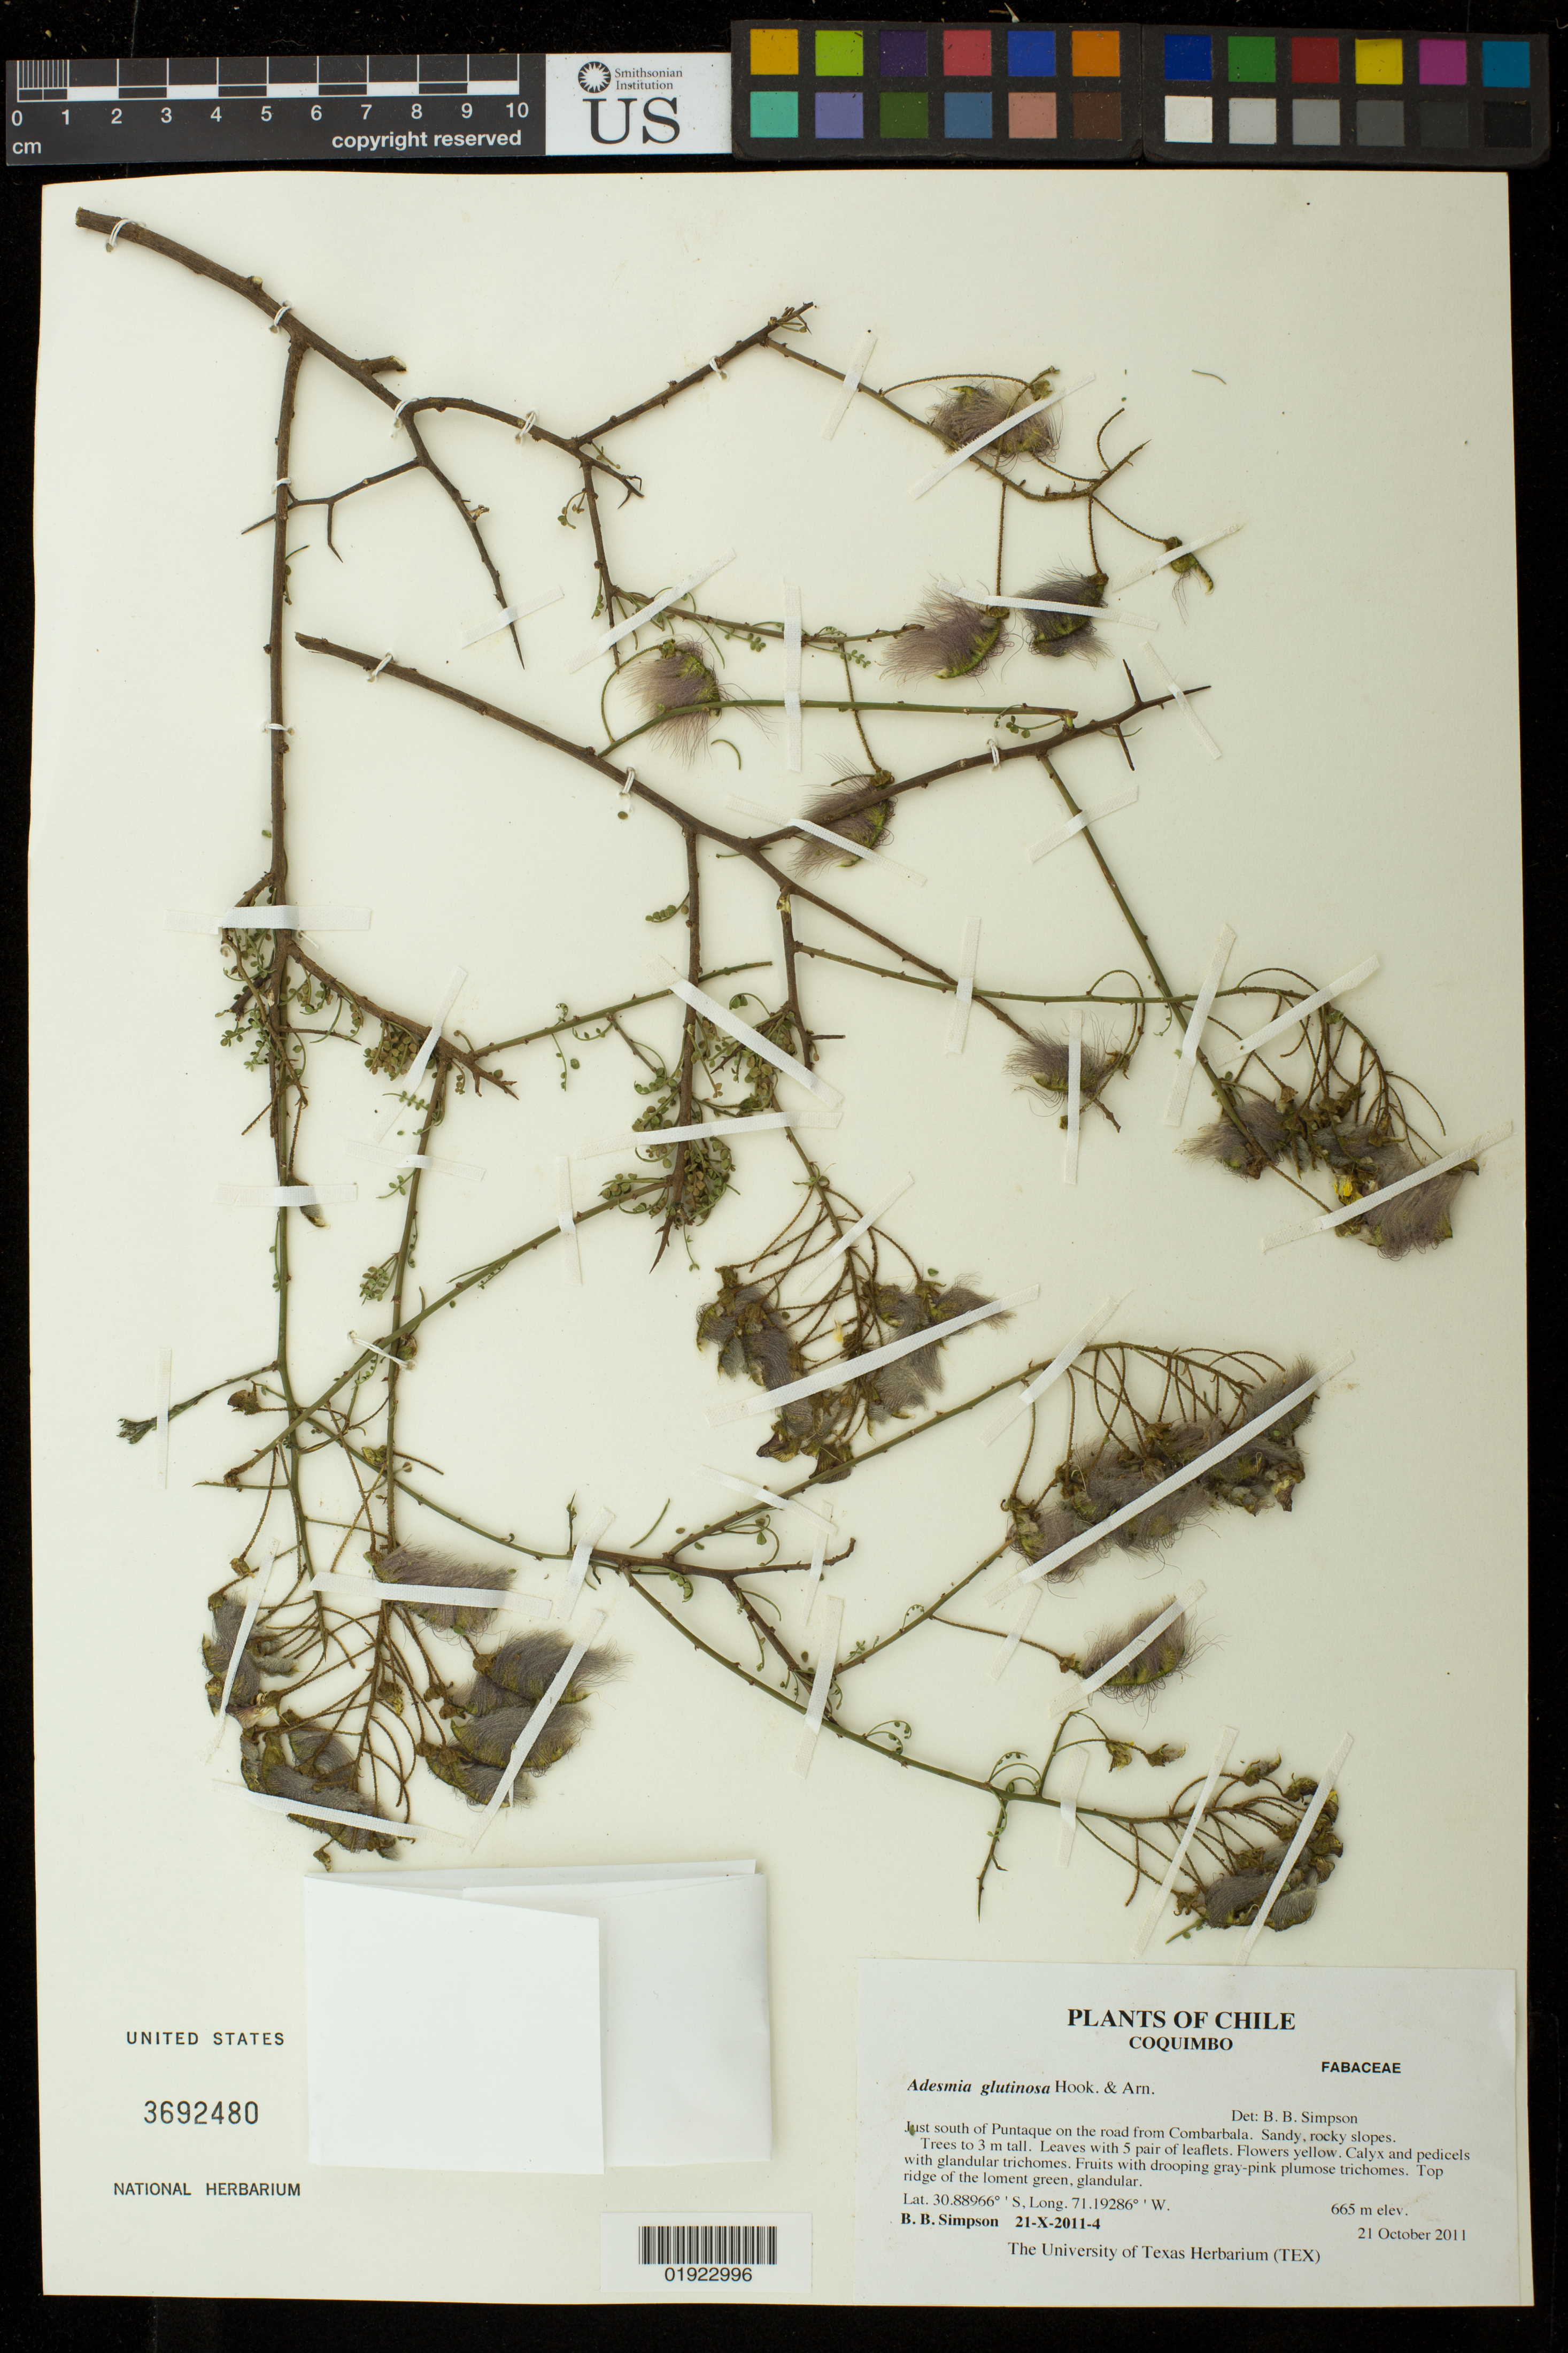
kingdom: Plantae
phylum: Tracheophyta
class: Magnoliopsida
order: Fabales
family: Fabaceae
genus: Adesmia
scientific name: Adesmia glutinosa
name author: Hook. & Arn.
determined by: Simpson, B. B.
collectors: B. Simpson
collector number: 21-X-2011-4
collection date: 2011-10-21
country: Chile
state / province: Coquimbo (IV)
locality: Just south of Puntaque on the road from Combarbala.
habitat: Sandy, rocky slopes.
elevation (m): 665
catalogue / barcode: US 3692480